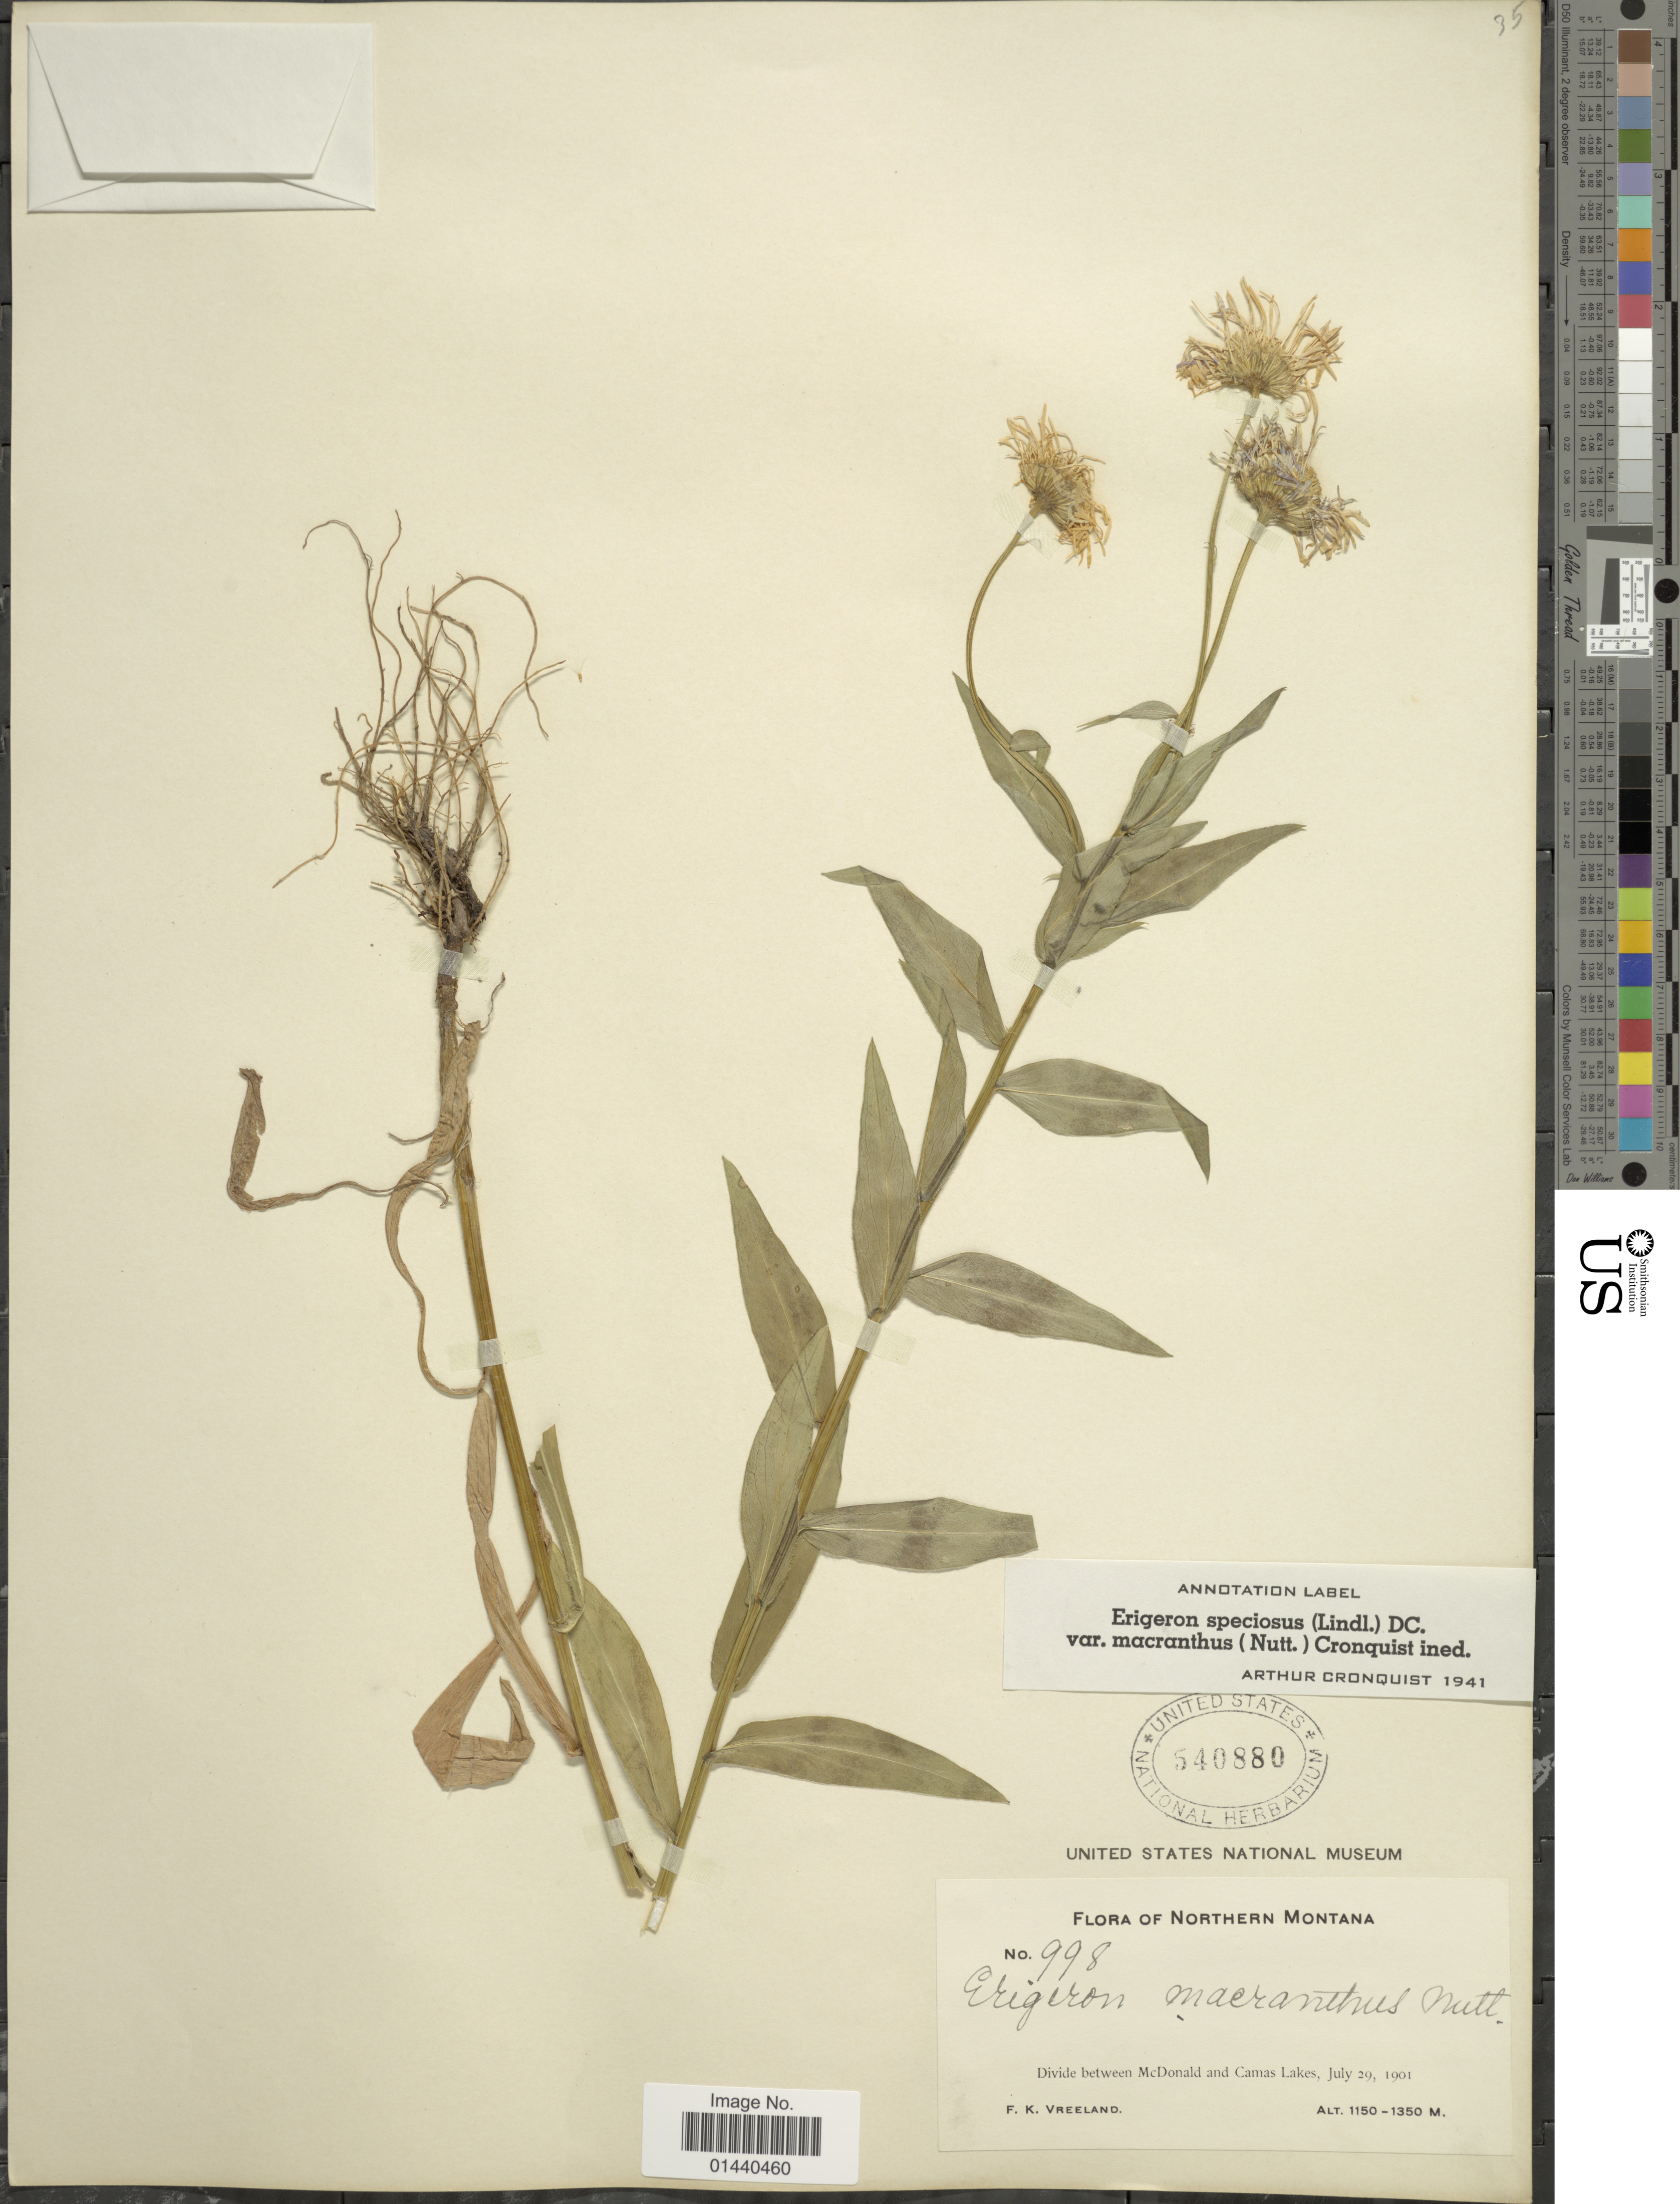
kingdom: Plantae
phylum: Tracheophyta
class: Magnoliopsida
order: Asterales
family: Asteraceae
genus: Erigeron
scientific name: Erigeron speciosus var. macranthus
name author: (Nutt.) Cronq.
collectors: F. Vreeland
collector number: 998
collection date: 1901-07-29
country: United States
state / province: Montana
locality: Northern Montana. Divide between McDonald and Camas Lakes.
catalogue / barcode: US 540880